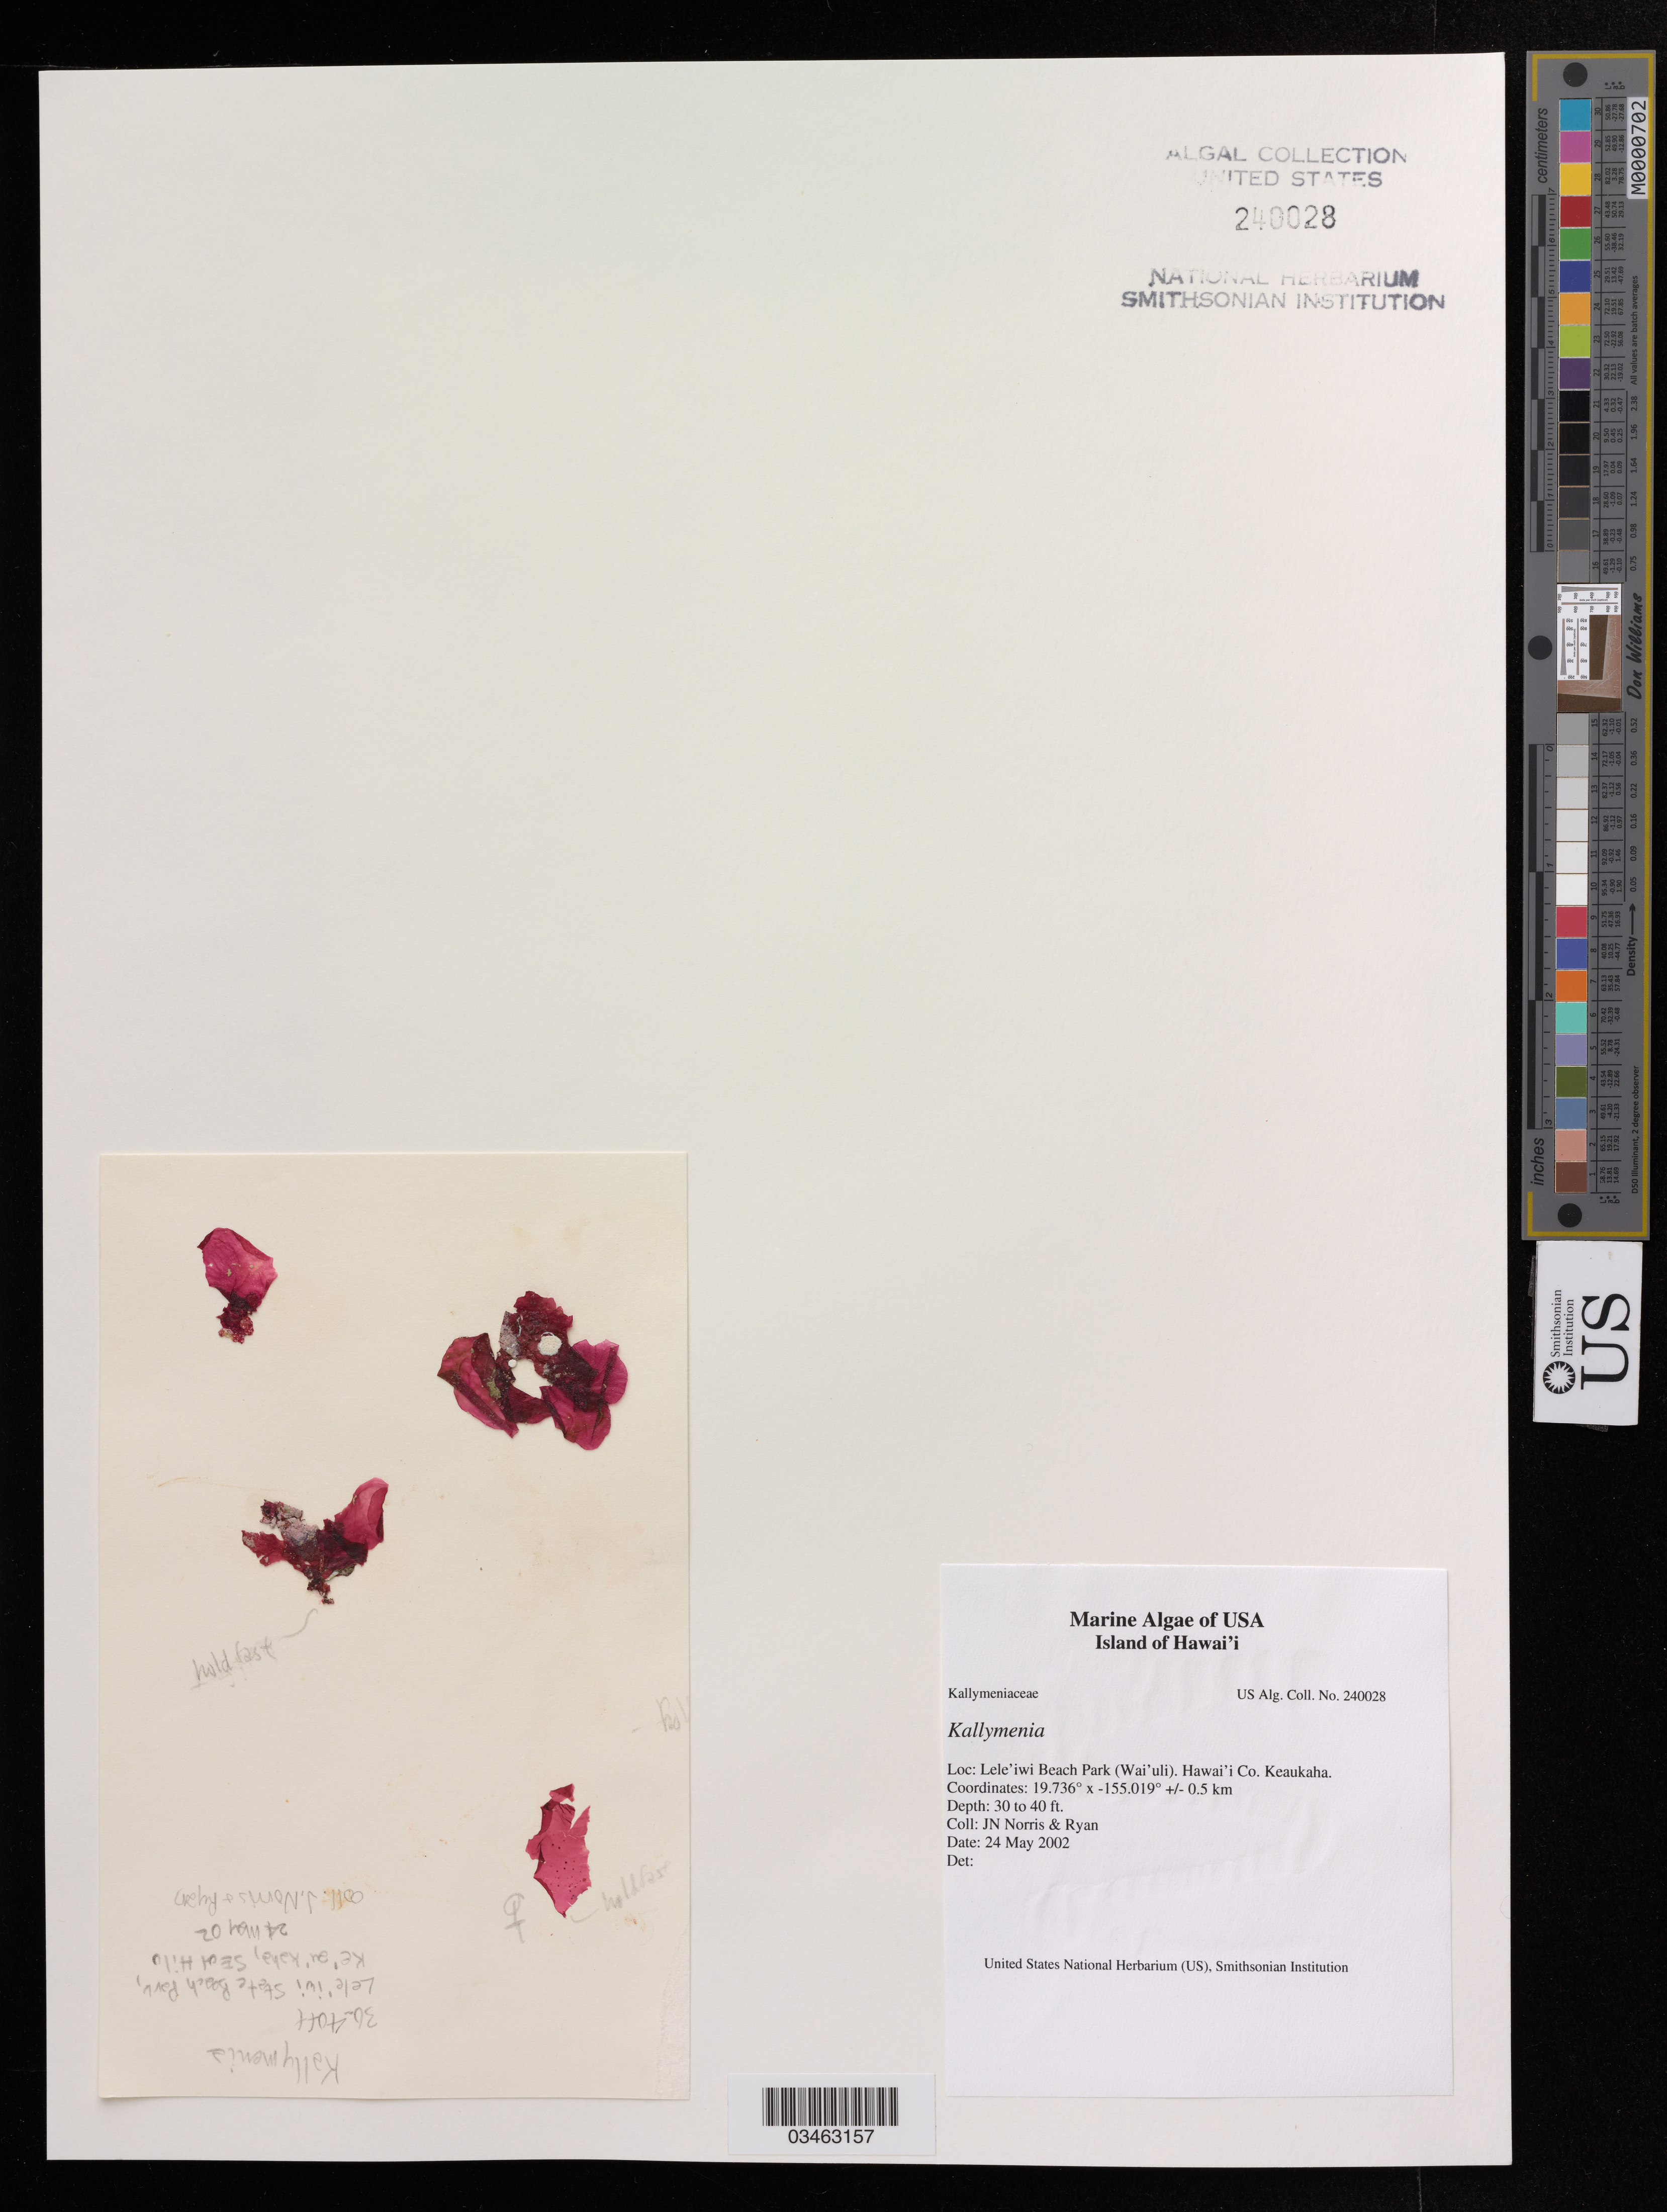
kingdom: Plantae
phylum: Rhodophyta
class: Florideophyceae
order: Gigartinales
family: Kallymeniaceae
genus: Kallymenia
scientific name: Kallymenia sp.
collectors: G. R. South, A. Millar, J. M. Huisman & J. Norris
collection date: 2002-05-24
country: United States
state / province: Hawaii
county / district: Hawaii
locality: Lele' iwi Beach Park (Wai' uli). Keaukaha.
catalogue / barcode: US 240028